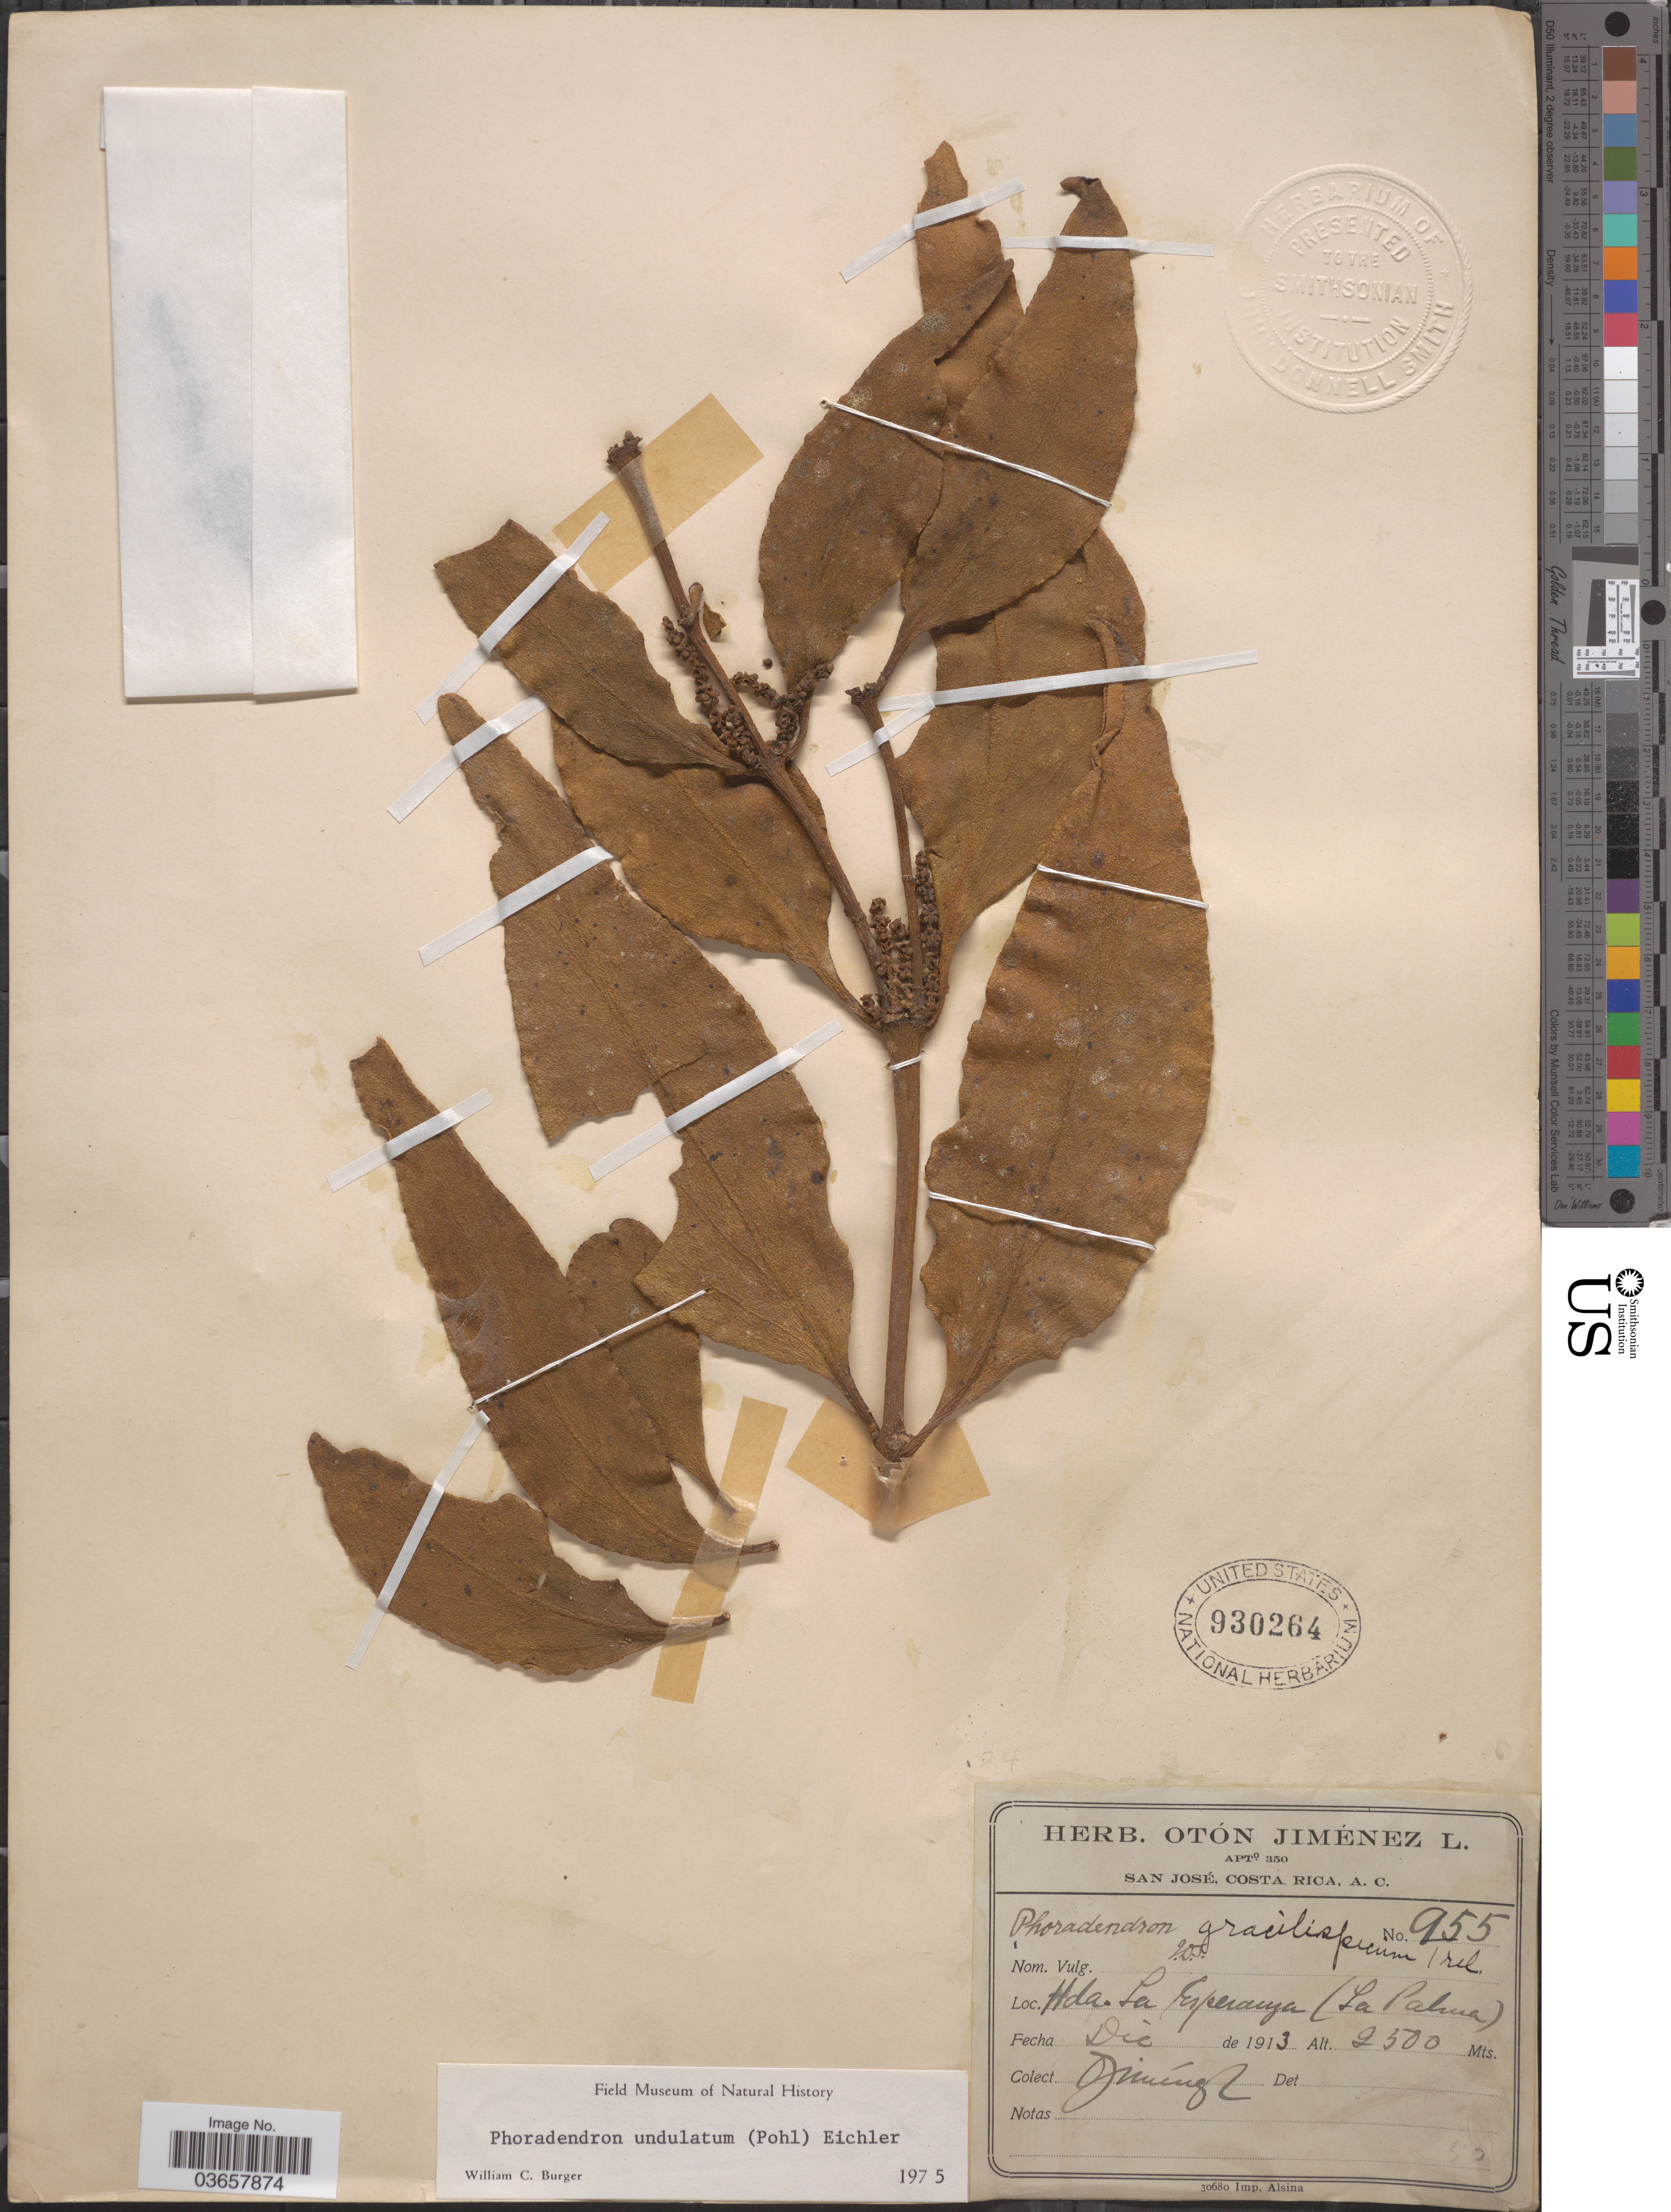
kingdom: Plantae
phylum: Tracheophyta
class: Magnoliopsida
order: Santalales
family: Viscaceae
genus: Phoradendron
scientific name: Phoradendron undulatum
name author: (Pohl ex DC.) Eichler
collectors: O. Jiménez L.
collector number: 955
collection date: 1913-12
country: Costa Rica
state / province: San José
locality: Hda. La Esperanza (La Palma).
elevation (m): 2500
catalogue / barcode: US 930264